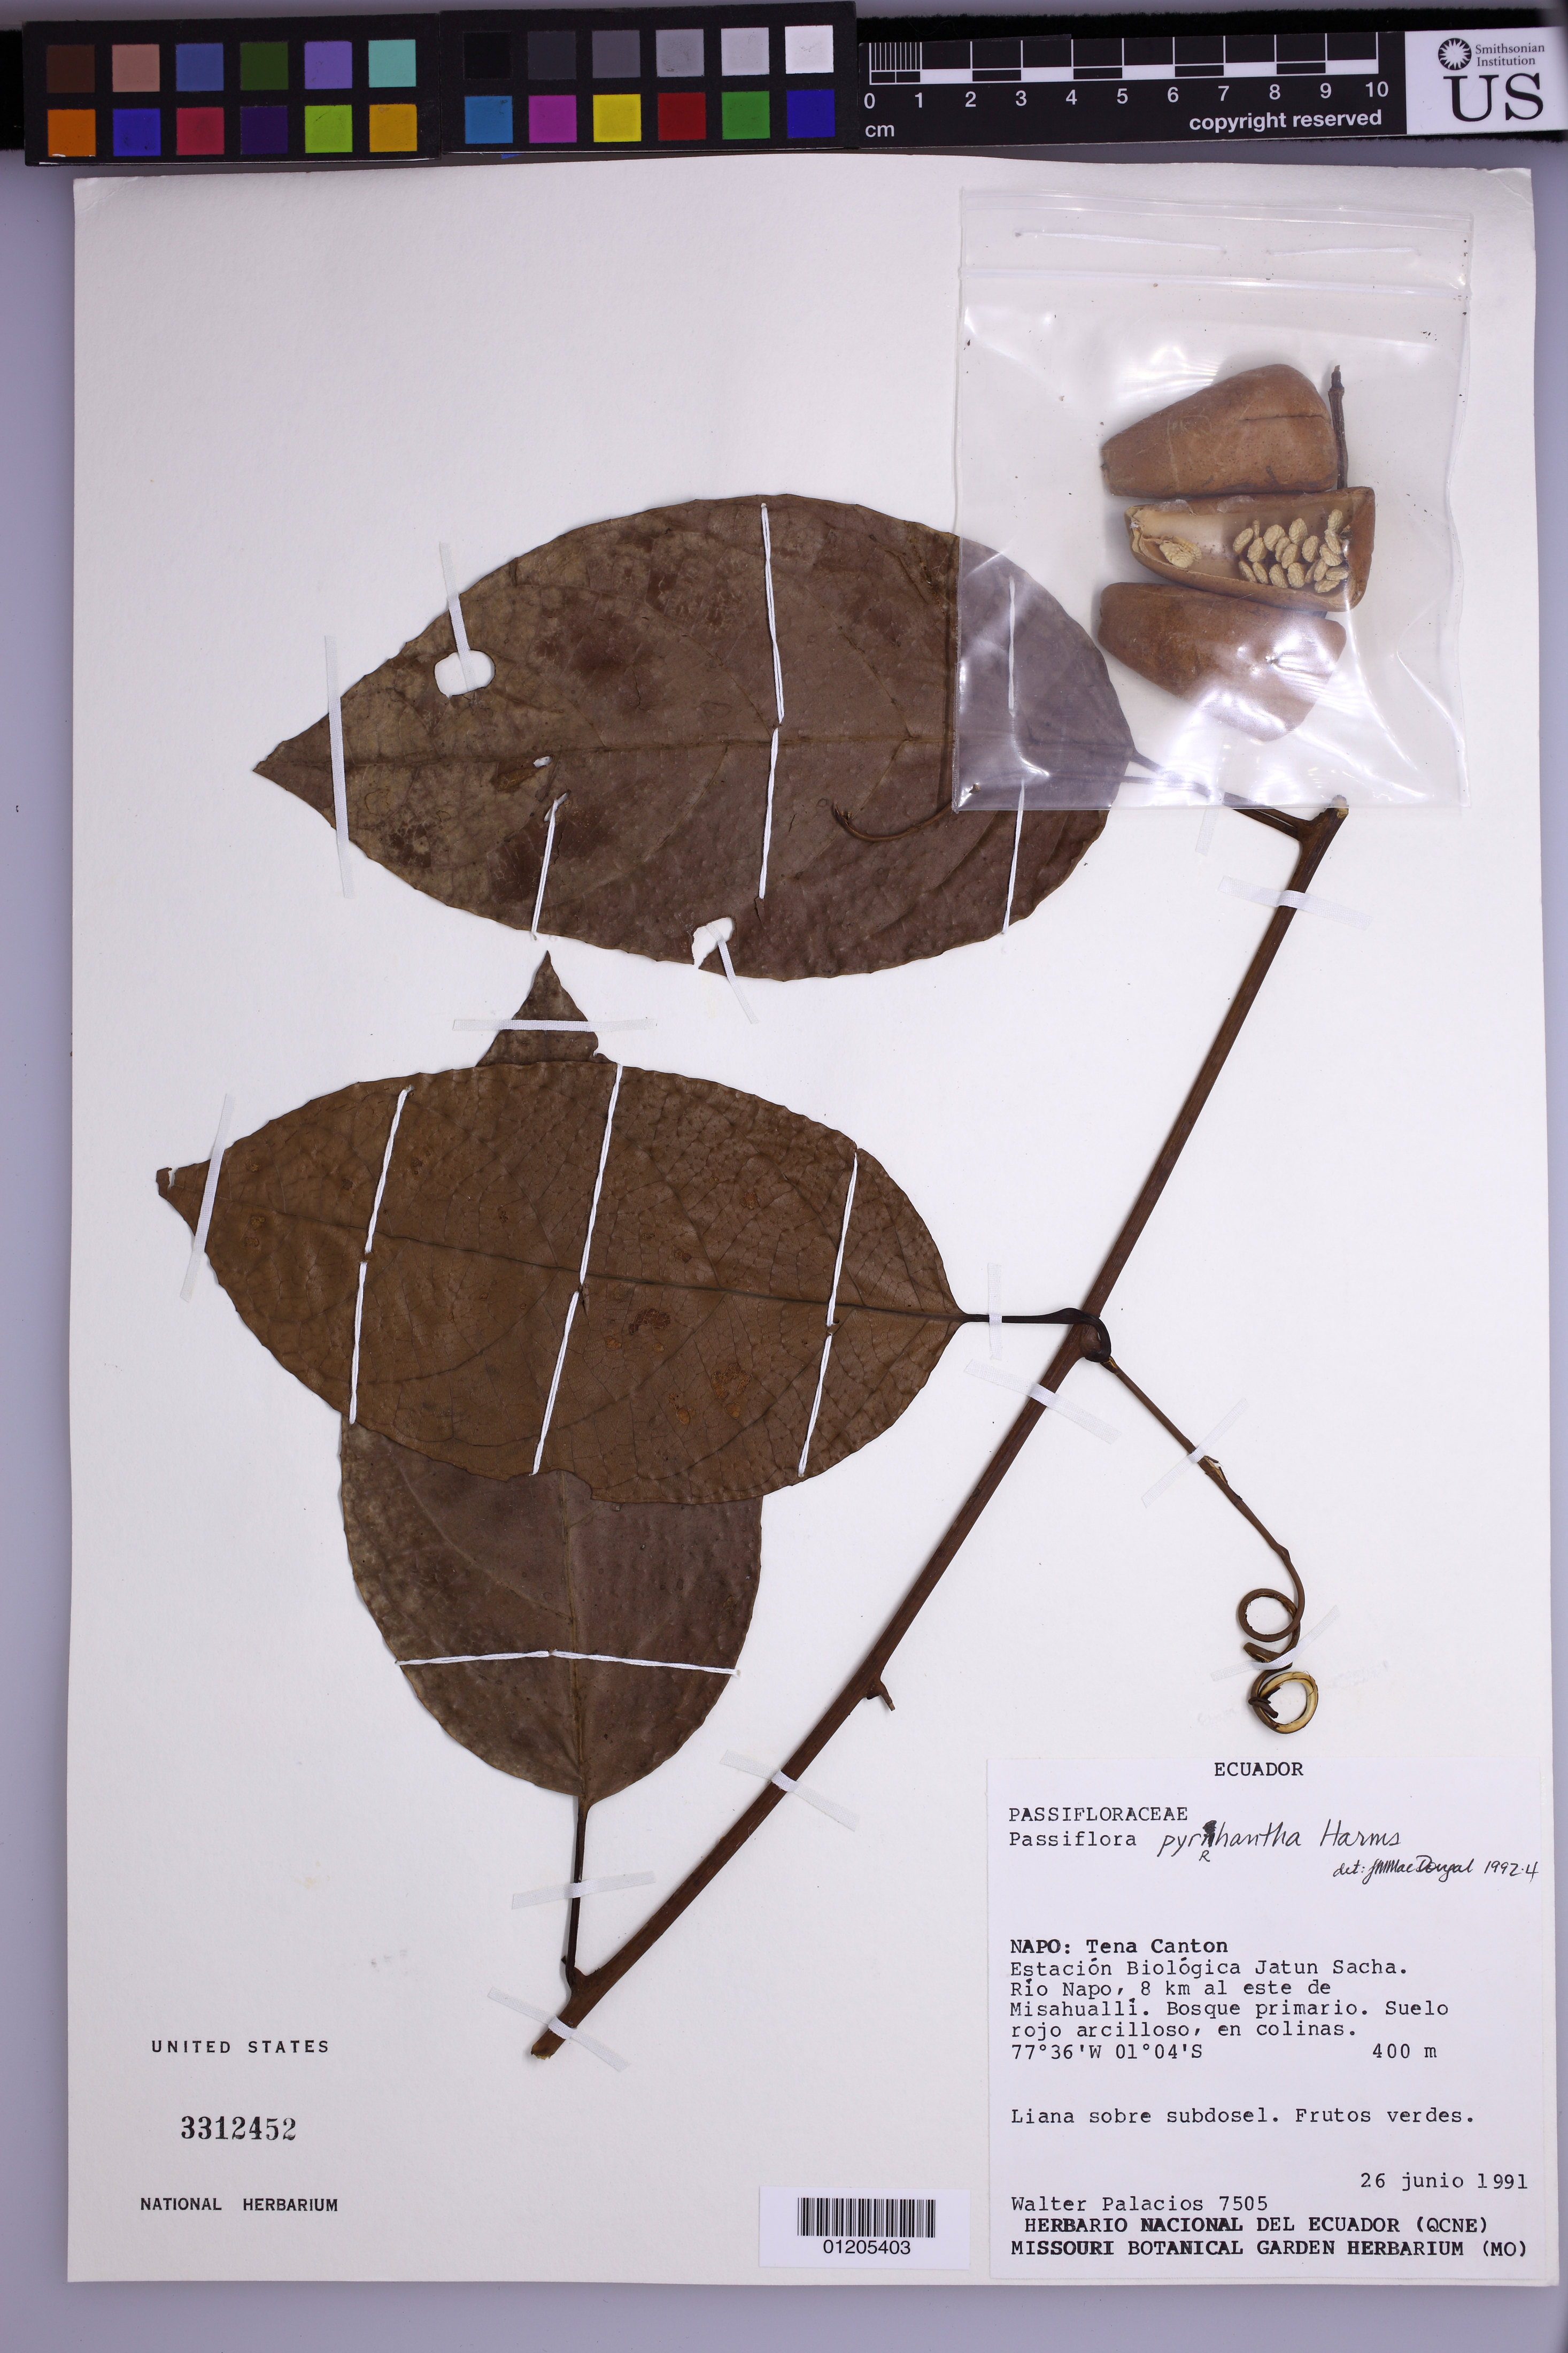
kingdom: Plantae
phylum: Tracheophyta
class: Magnoliopsida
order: Malpighiales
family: Passifloraceae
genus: Passiflora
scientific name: Passiflora pyrrhantha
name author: Harms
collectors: W. Palacios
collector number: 7505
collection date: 1991-06-26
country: Ecuador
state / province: Napo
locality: Tena Canton.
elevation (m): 400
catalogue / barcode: US 3312452